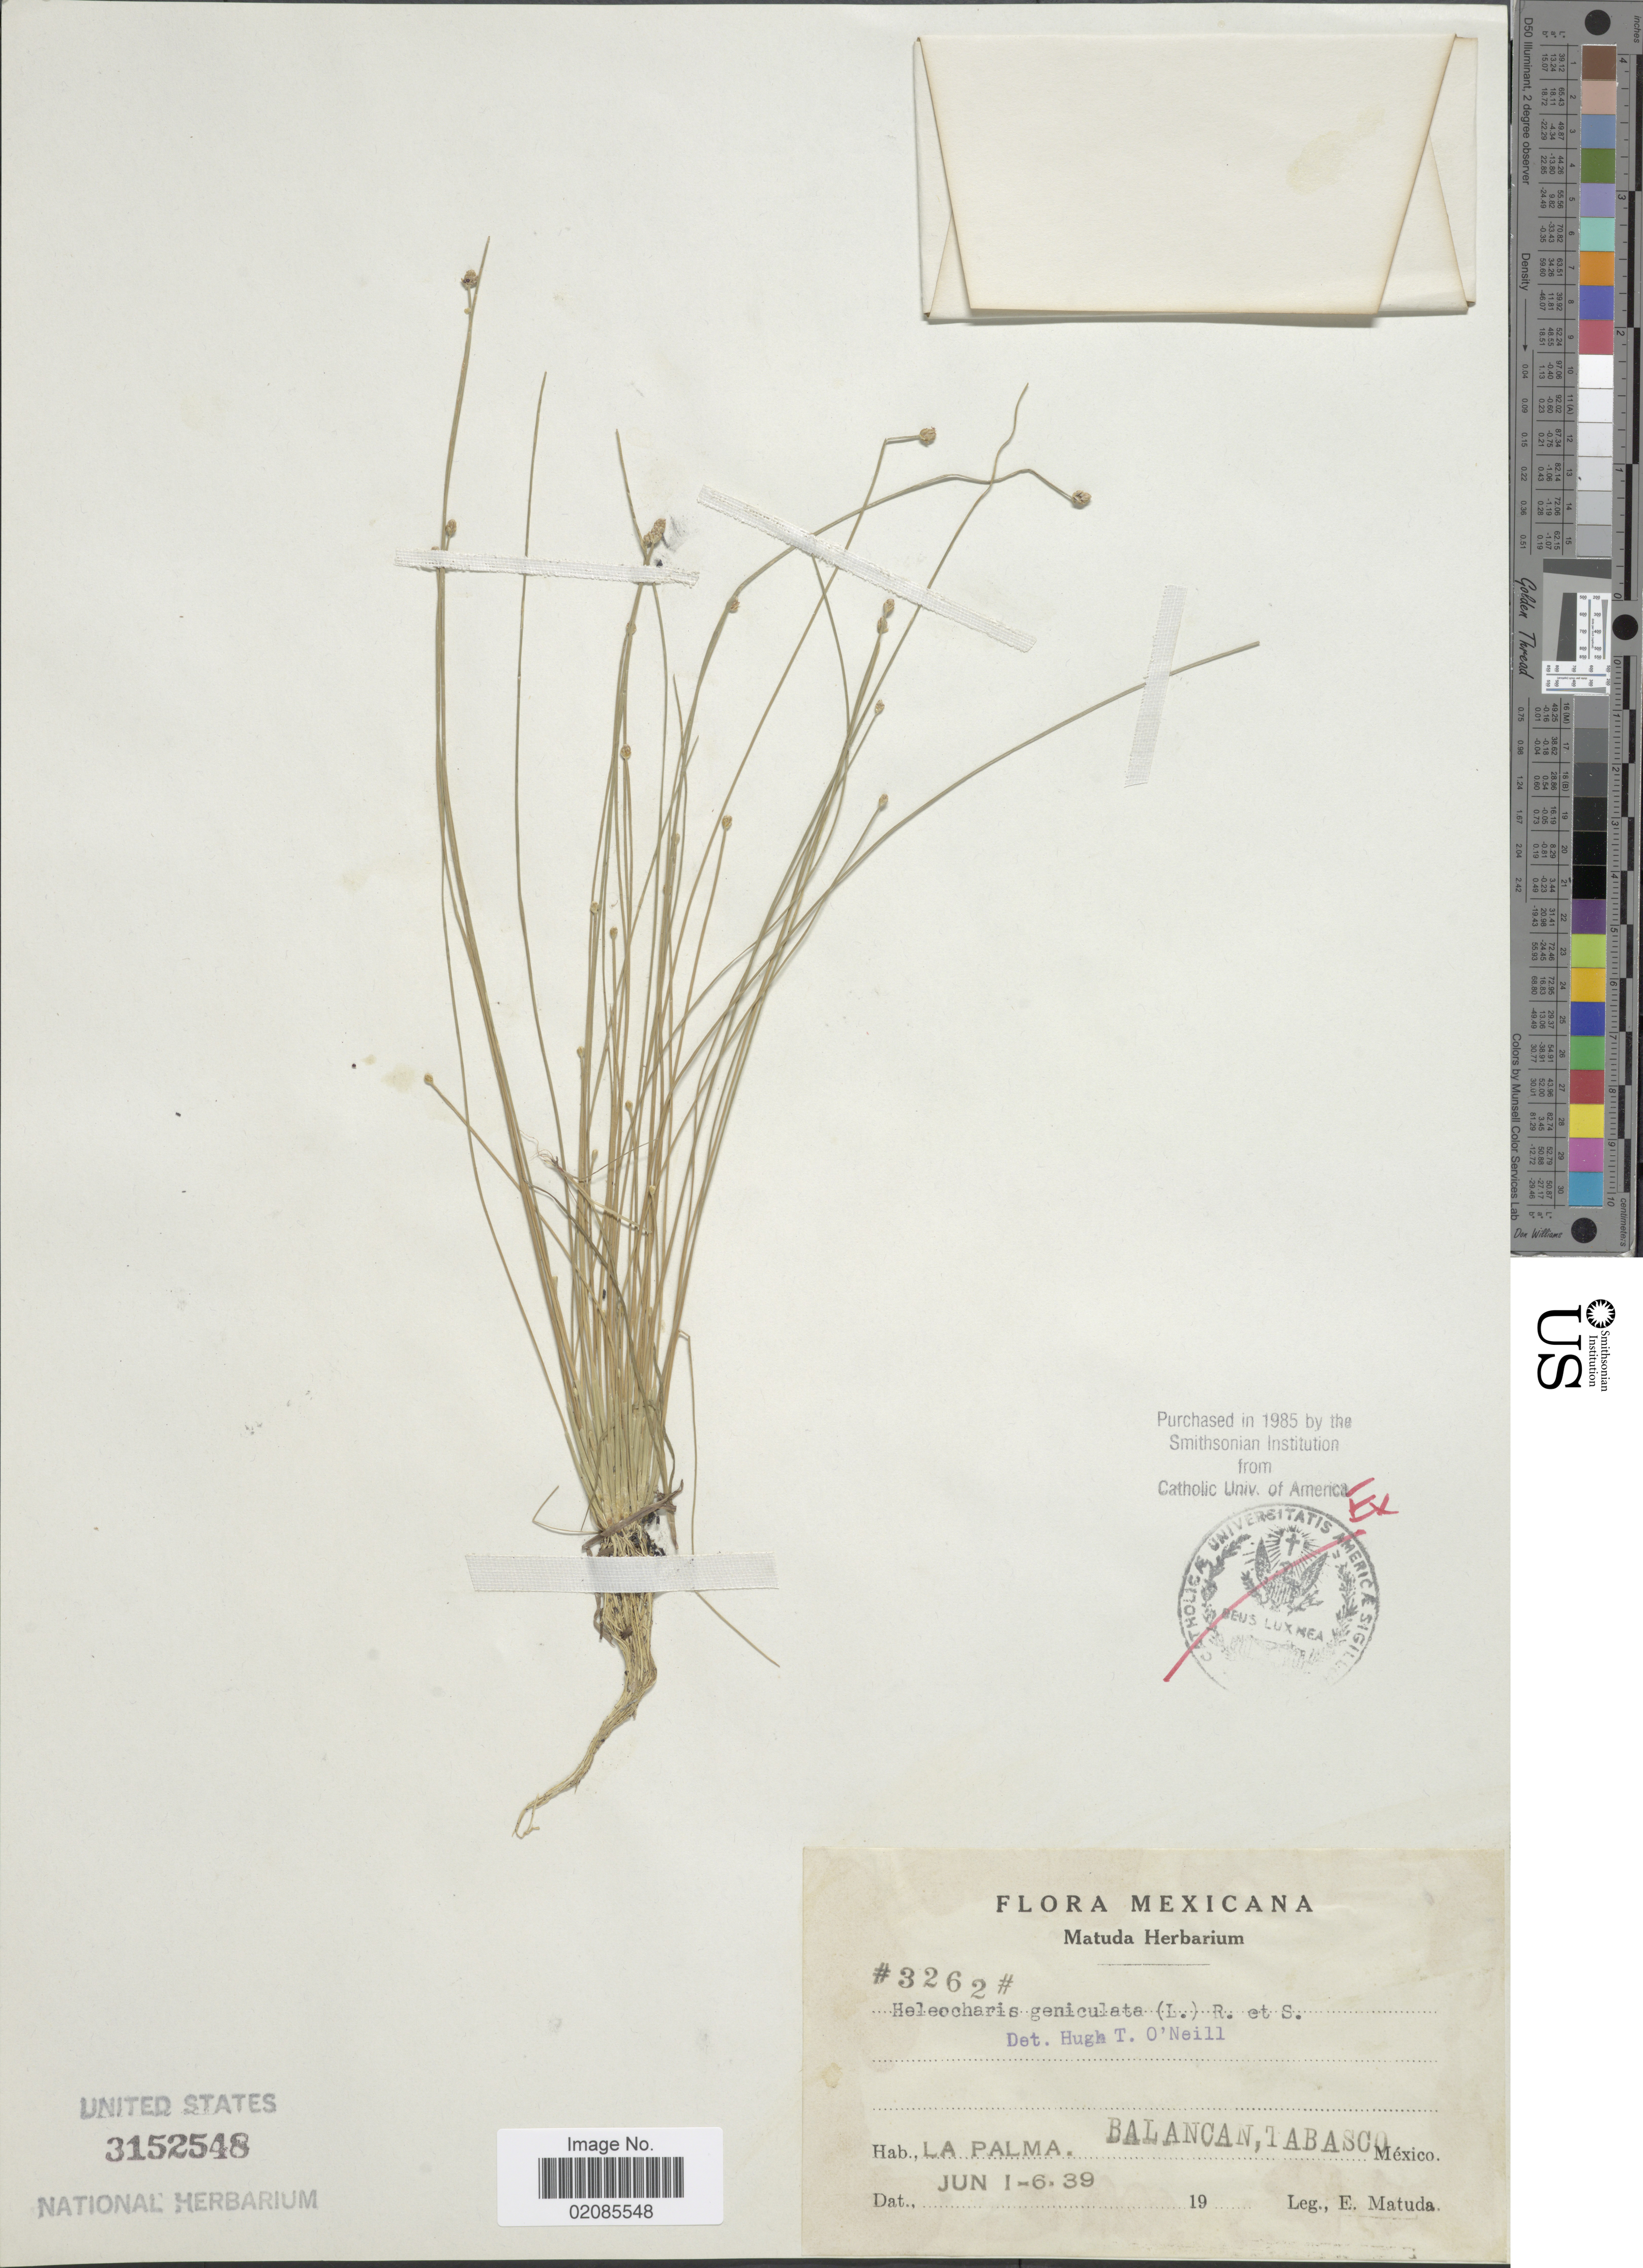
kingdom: Plantae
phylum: Tracheophyta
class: Liliopsida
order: Poales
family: Cyperaceae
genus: Eleocharis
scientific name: Eleocharis geniculata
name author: (L.) Roem. & Schult.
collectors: E. Matuda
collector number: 3262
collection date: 1939-06-01/1939-06-06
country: Mexico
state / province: Tabasco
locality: La Palma, Balancan.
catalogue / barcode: US 3152548